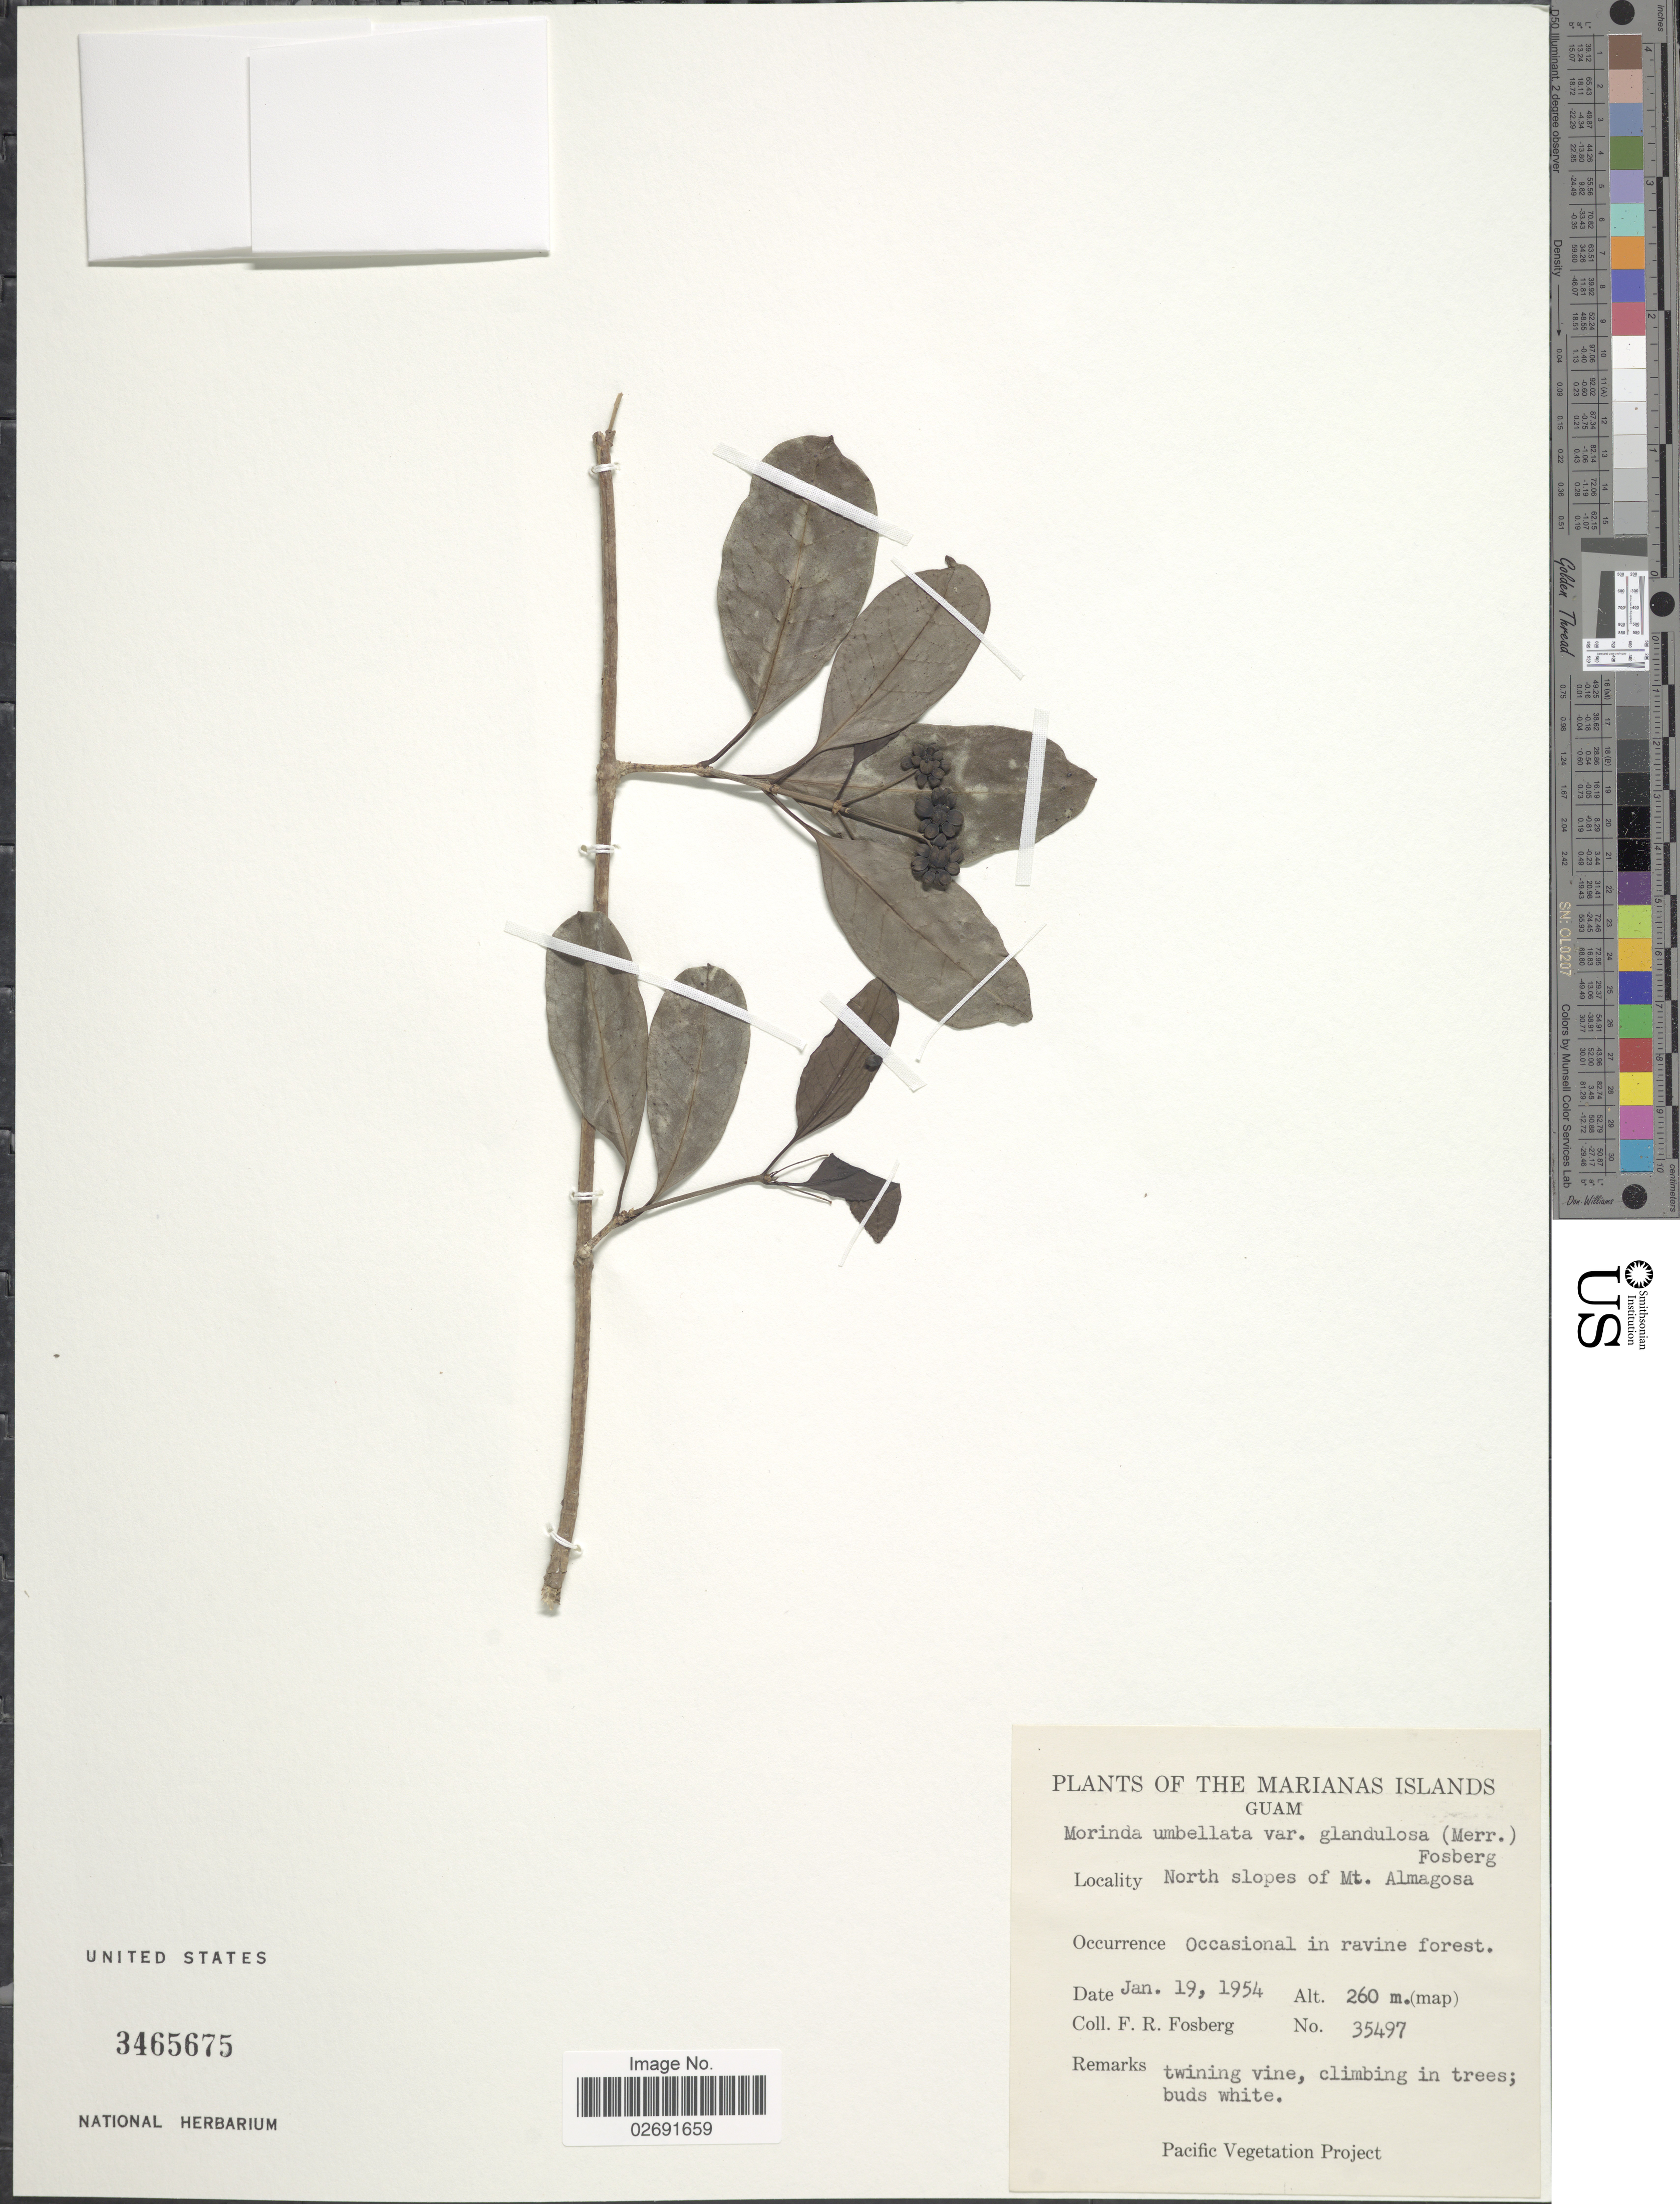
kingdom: Plantae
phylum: Tracheophyta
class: Magnoliopsida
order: Gentianales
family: Rubiaceae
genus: Gynochthodes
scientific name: Gynochthodes myrtifolia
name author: (A. Gray) Razafim. & B. Bremer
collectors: F. R. Fosberg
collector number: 35497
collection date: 1954-01-19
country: Guam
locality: Marianas Islands. North slope of Mt. Almagosa.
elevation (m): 260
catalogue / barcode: US 3465675